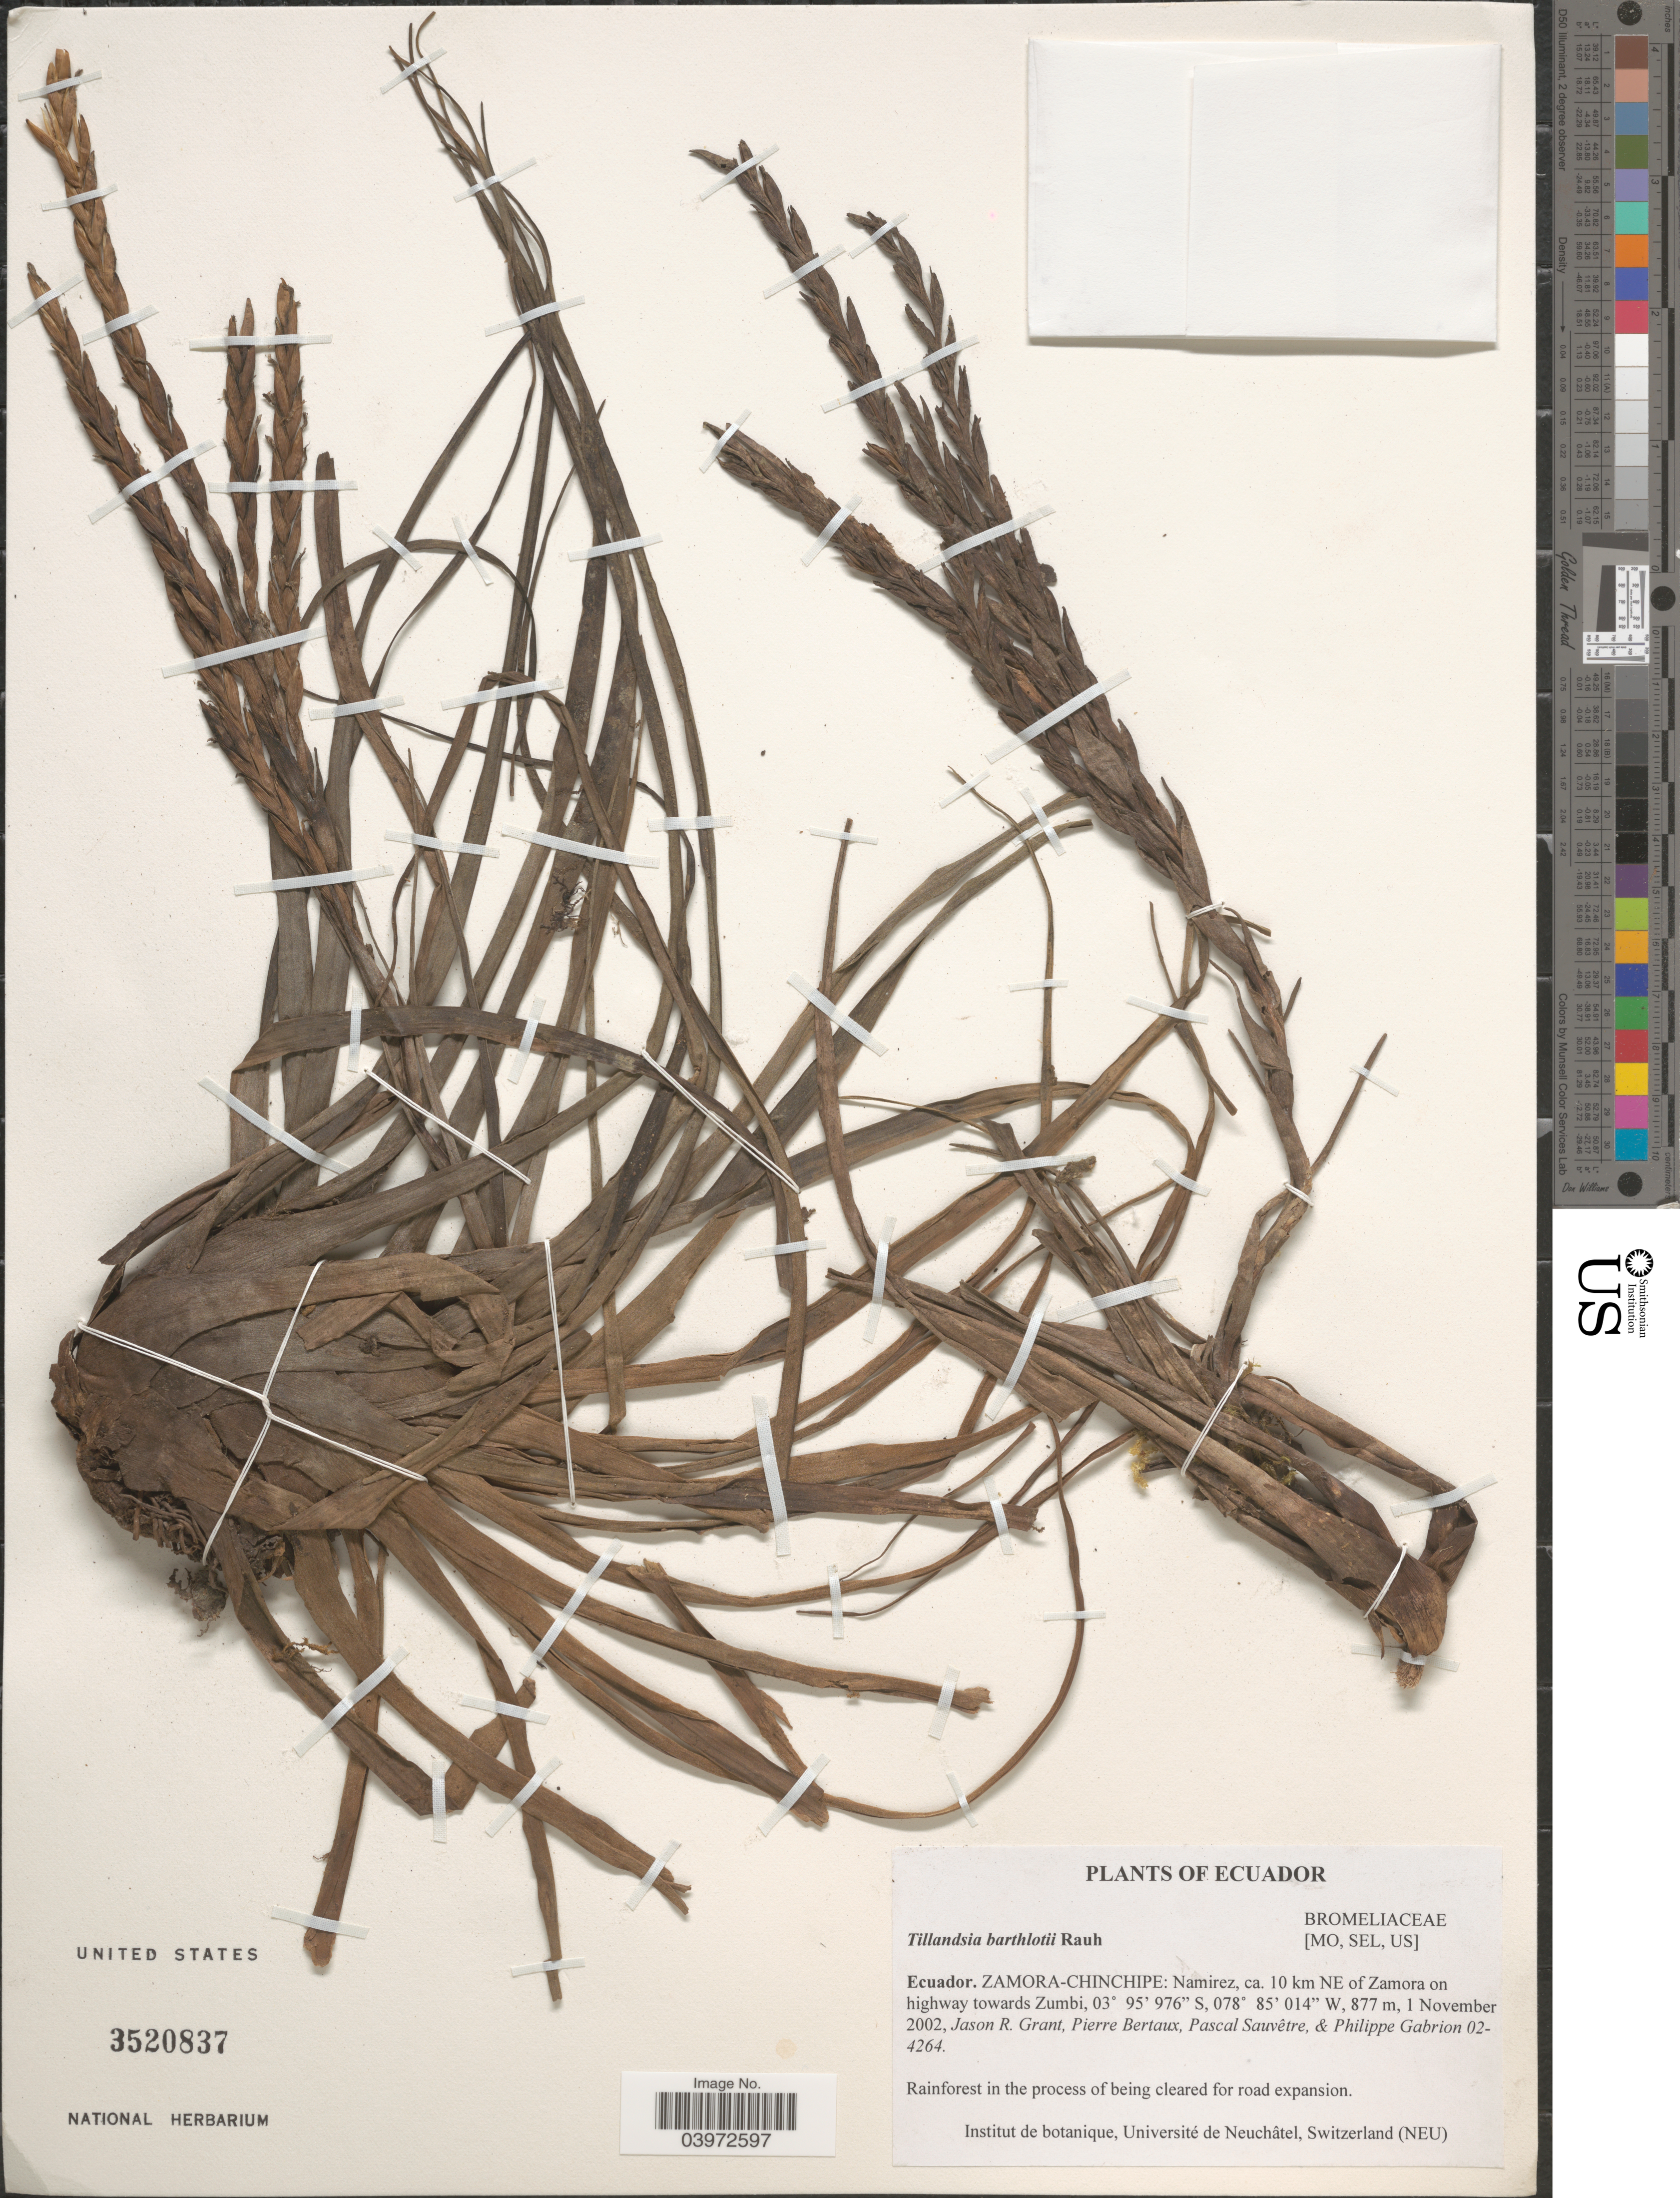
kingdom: Plantae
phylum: Tracheophyta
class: Liliopsida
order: Poales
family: Bromeliaceae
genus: Tillandsia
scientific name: Tillandsia barthlottii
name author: Rauh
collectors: J. R. Grant, P. Bertaux, P. Sauvêtre & P. Gabrion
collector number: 02-4264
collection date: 2002-11-01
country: Ecuador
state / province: Zamora-Chinchipe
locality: Namirez, ca. 10 km NE of Zamora on highway towards Zumbi.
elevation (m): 877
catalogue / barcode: US 3520837